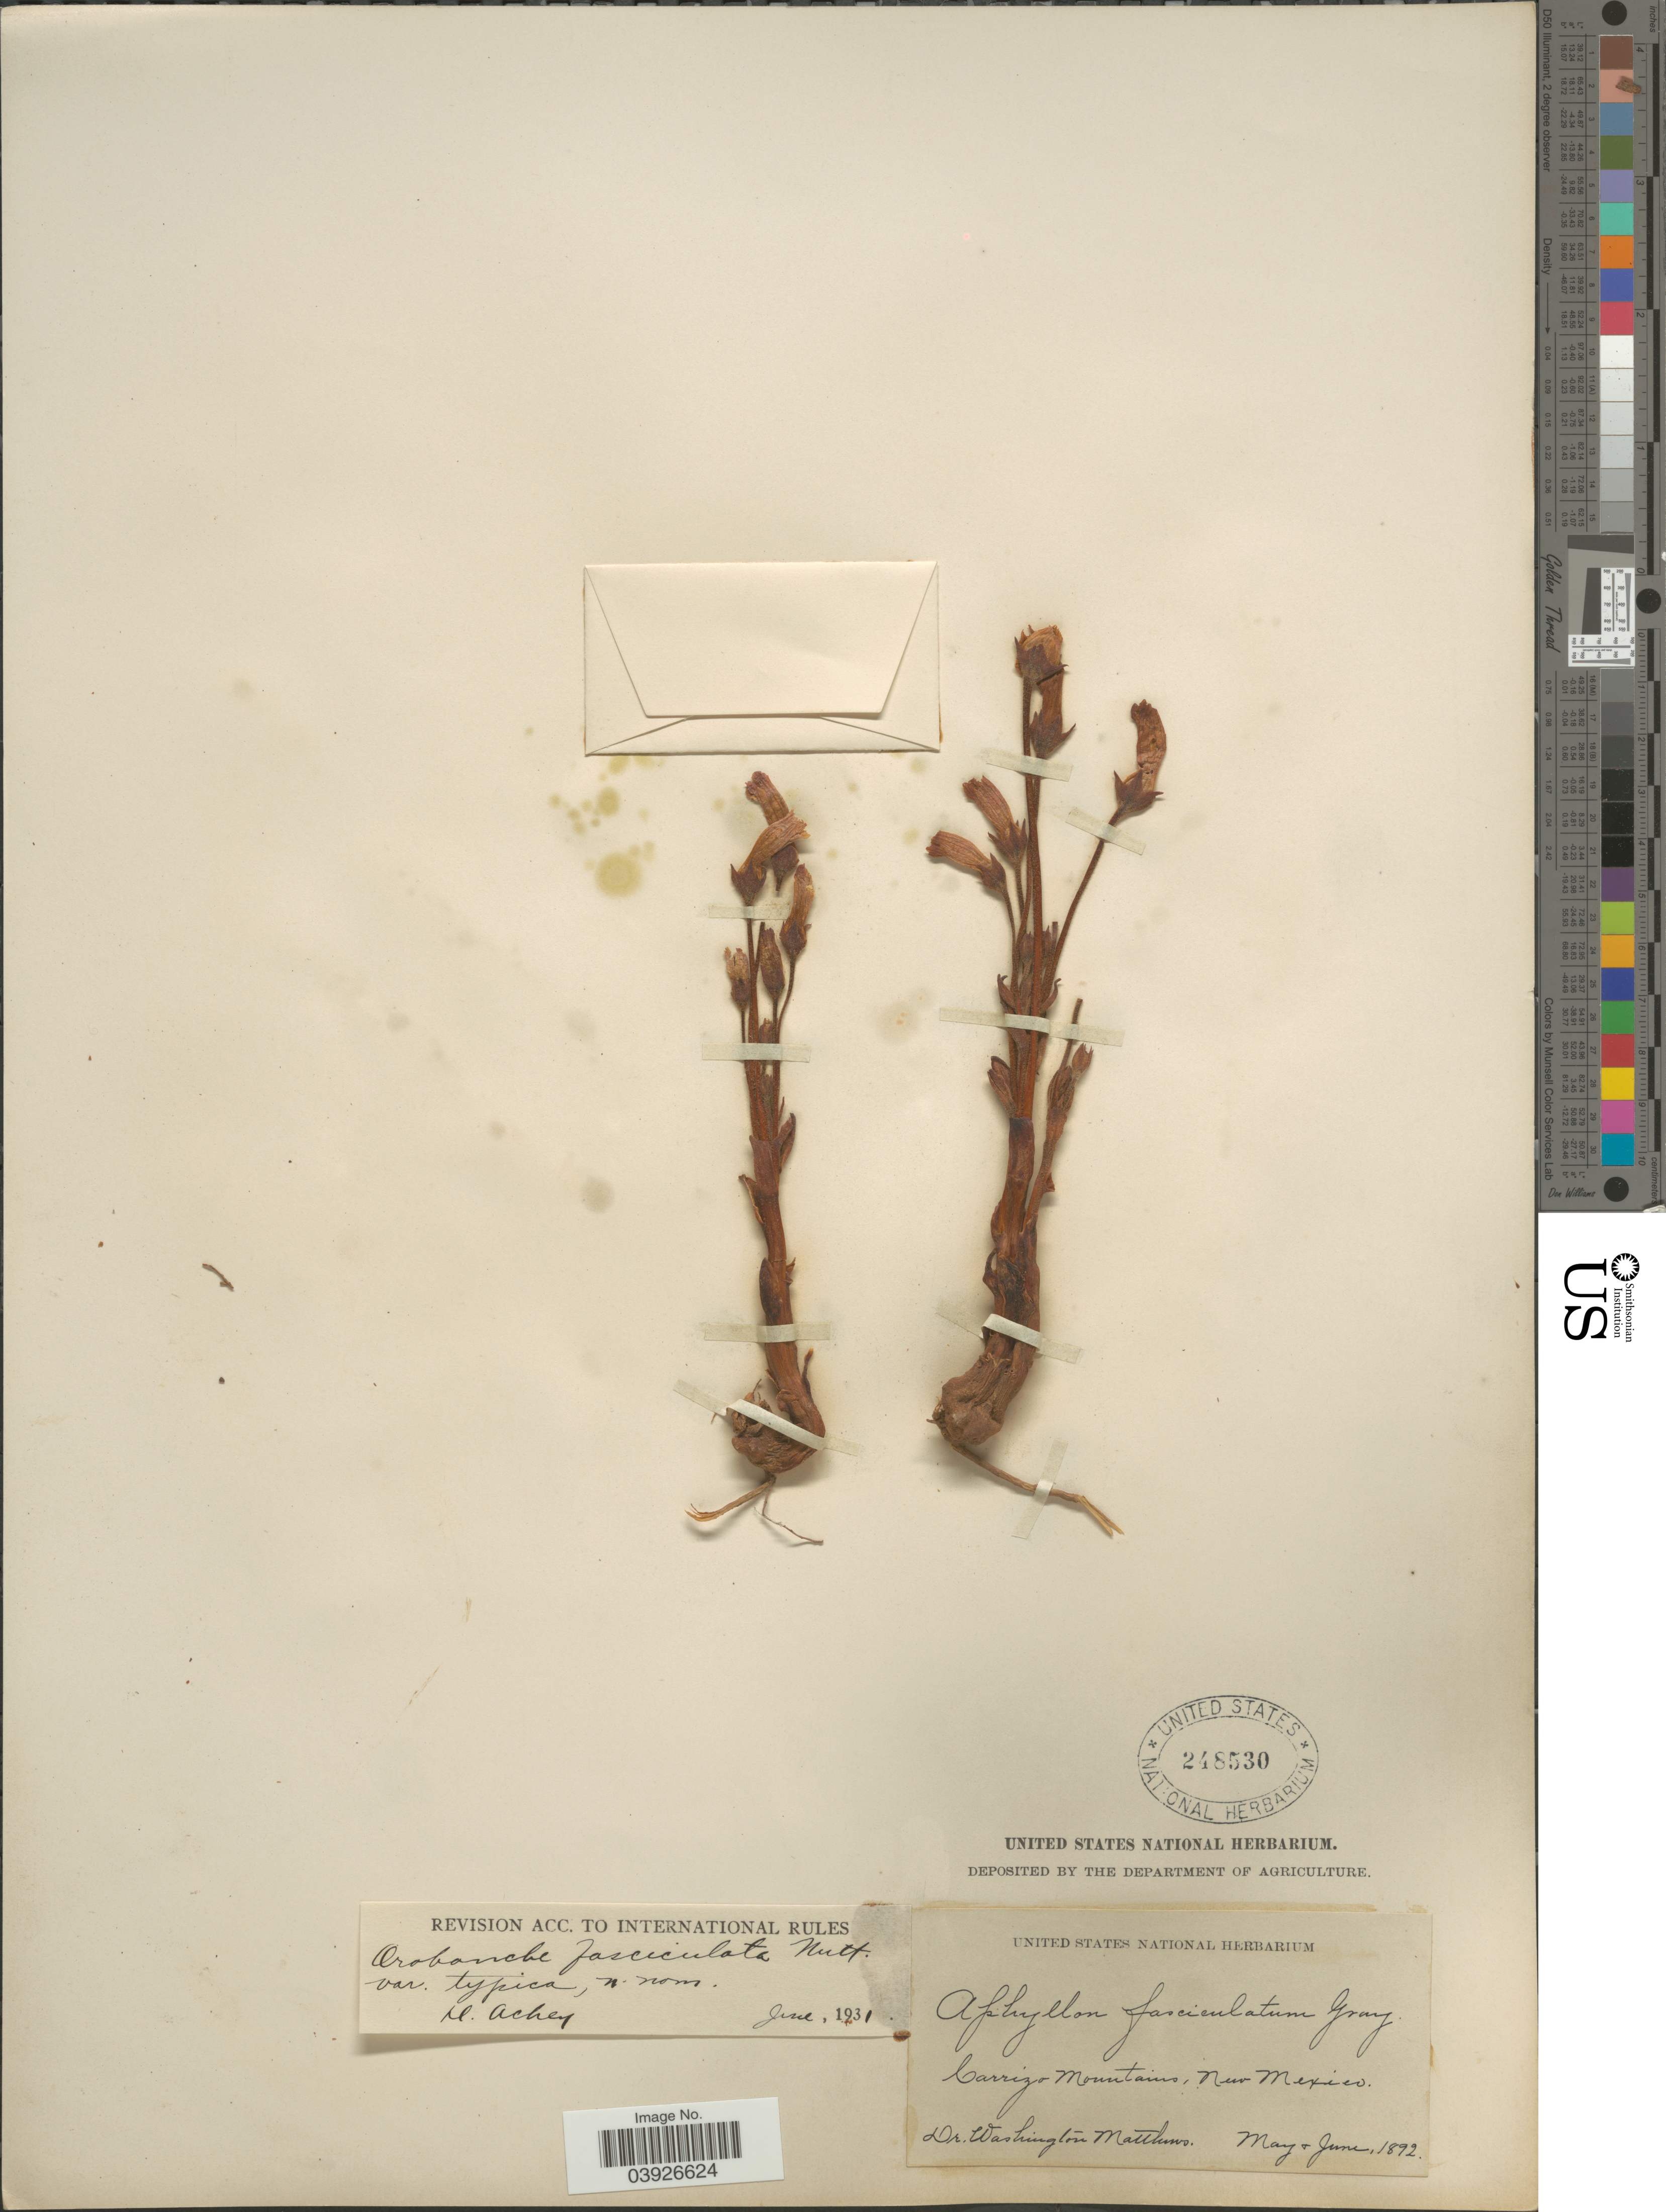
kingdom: Plantae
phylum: Tracheophyta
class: Magnoliopsida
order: Lamiales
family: Orobanchaceae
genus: Aphyllon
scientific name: Aphyllon fasciculatum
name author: (Nutt.) Torr. & A. Gray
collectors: W. Matthews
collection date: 1892-05/1892-06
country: United States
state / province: New Mexico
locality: Carrizo Mountains.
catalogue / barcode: US 248530